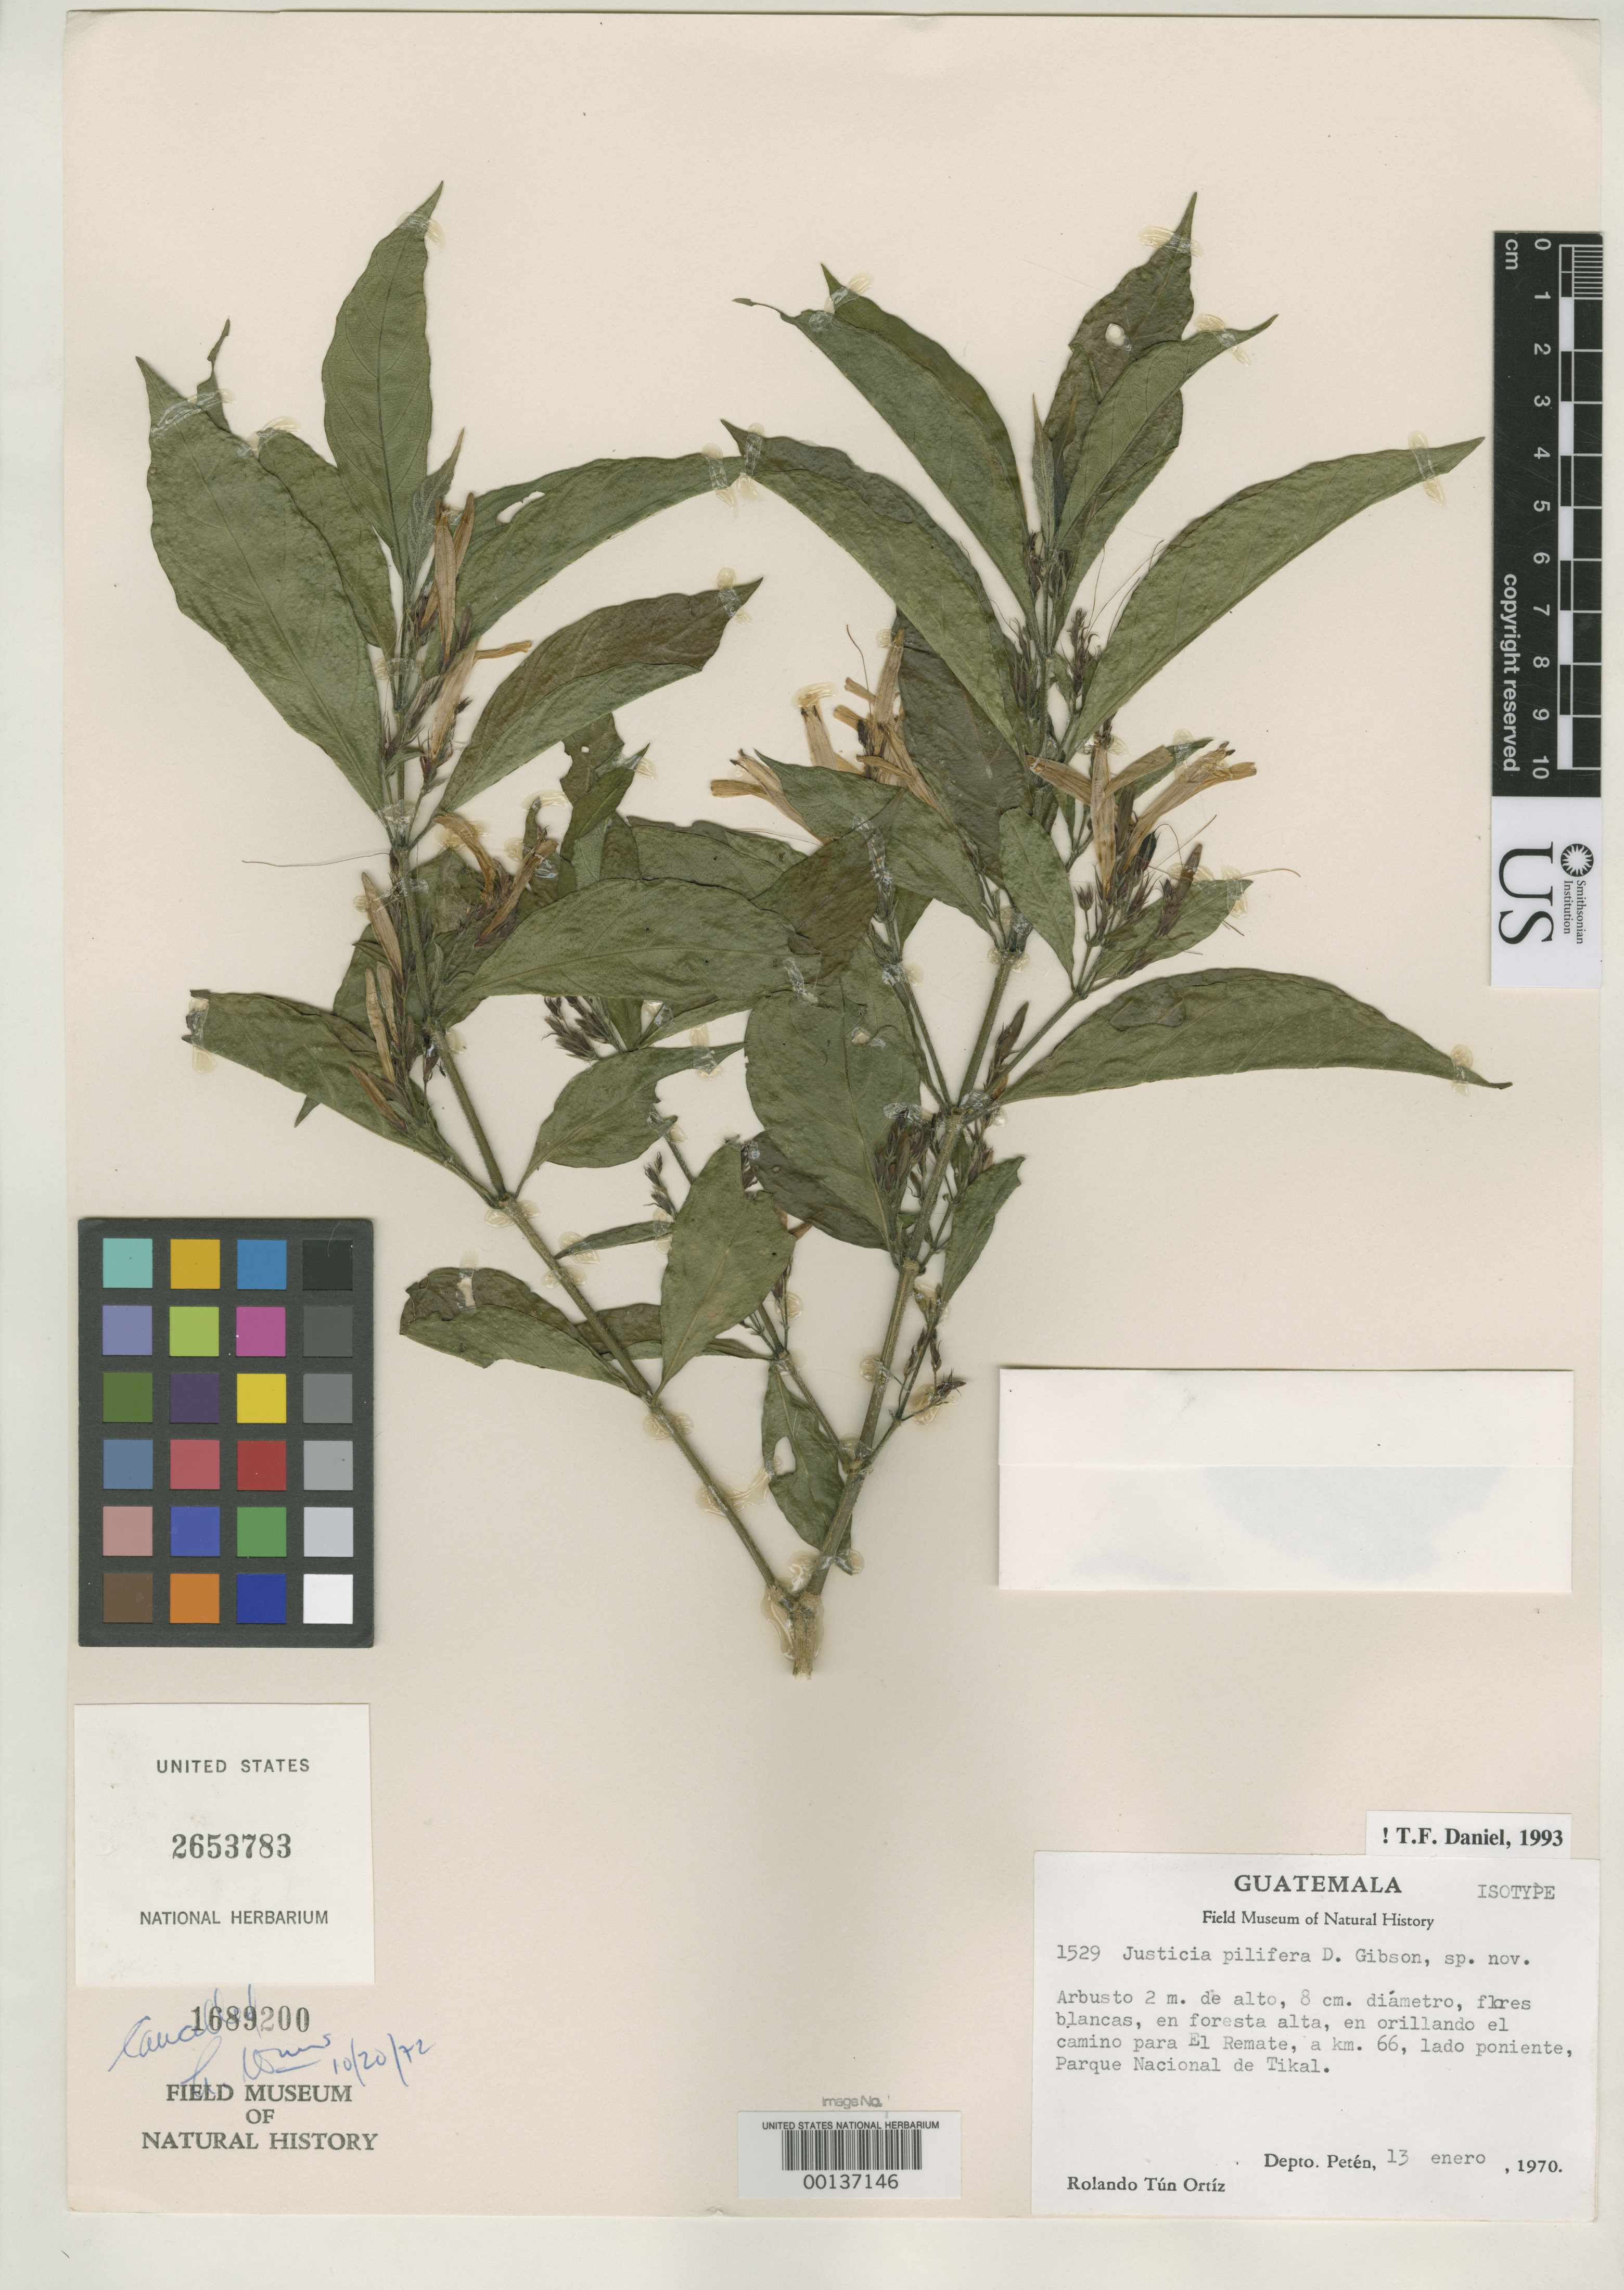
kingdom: Plantae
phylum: Tracheophyta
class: Magnoliopsida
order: Lamiales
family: Acanthaceae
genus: Justicia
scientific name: Justicia pilifera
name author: D.N. Gibson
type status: Isotype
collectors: R. Tún Ortiz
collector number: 1529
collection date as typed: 13 Jan 1970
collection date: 1970-01-13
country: Guatemala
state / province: El Petén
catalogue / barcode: US 2653783